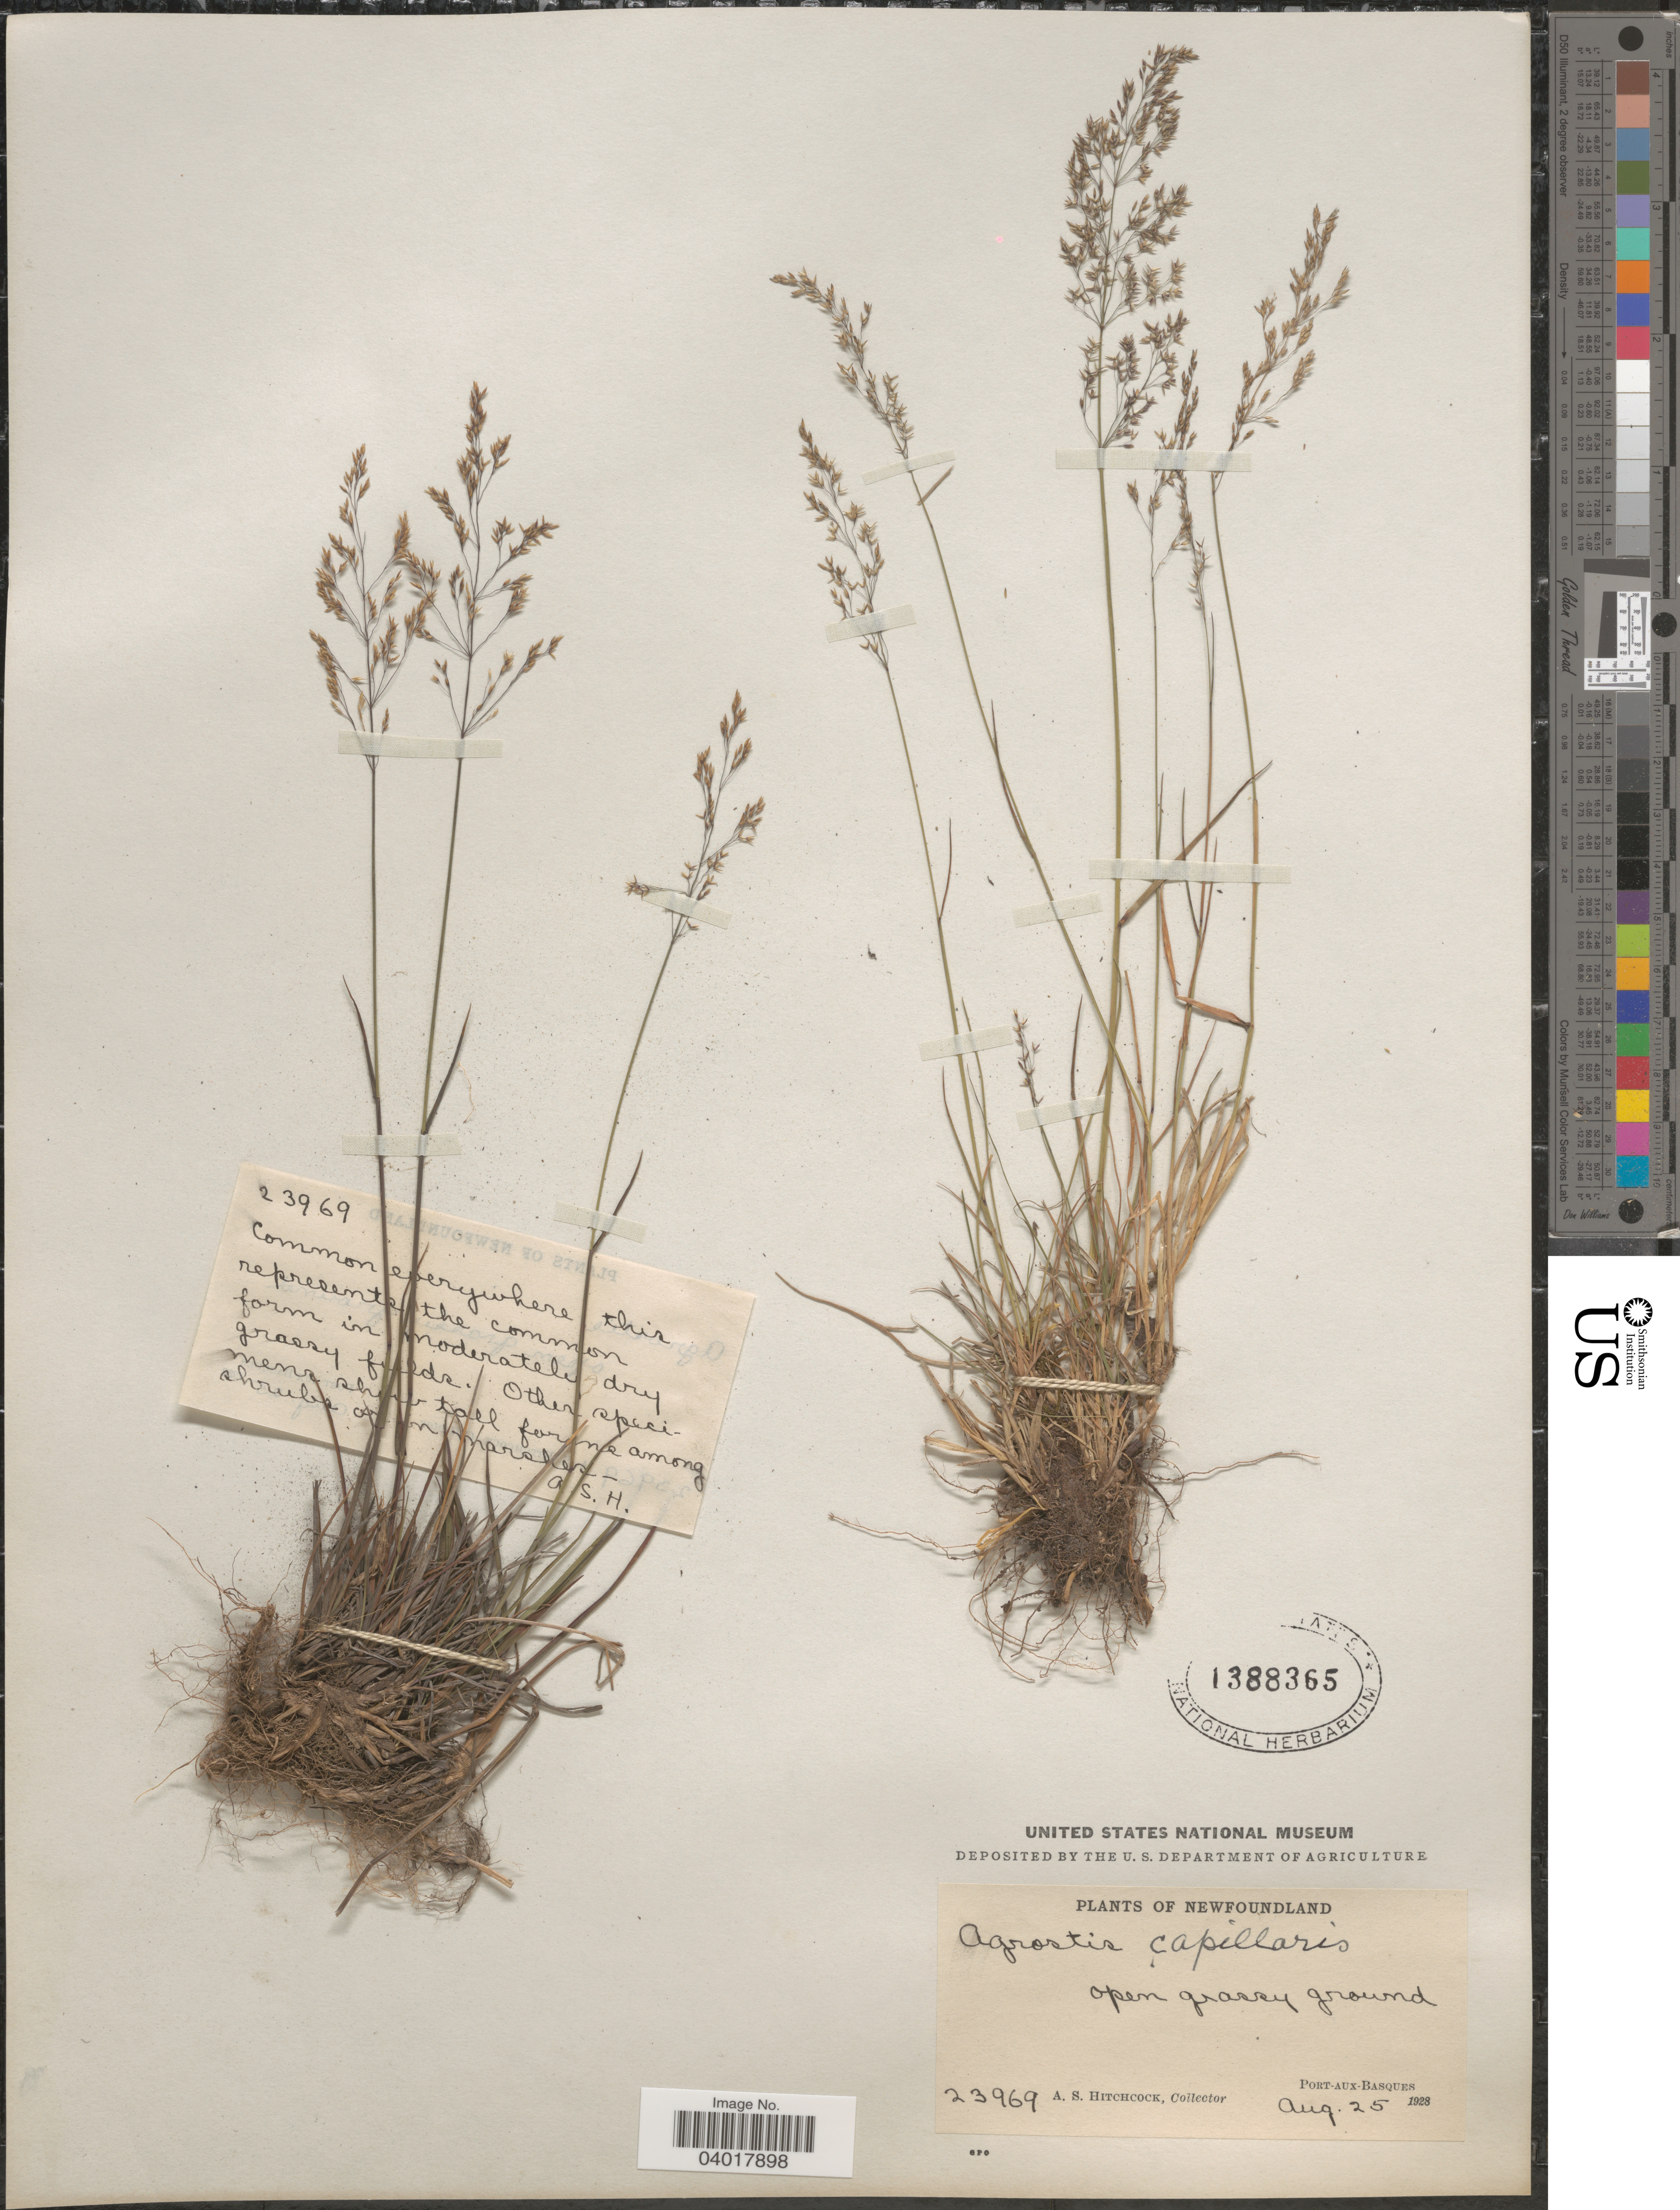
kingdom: Plantae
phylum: Tracheophyta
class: Liliopsida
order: Poales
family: Poaceae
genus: Agrostis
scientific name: Agrostis capillaris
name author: L.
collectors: A. S. Hitchcock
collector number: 23969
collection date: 1928-08-25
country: Canada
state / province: Newfoundland and Labrador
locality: Port-Aux-Basques.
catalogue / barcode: US 1388365